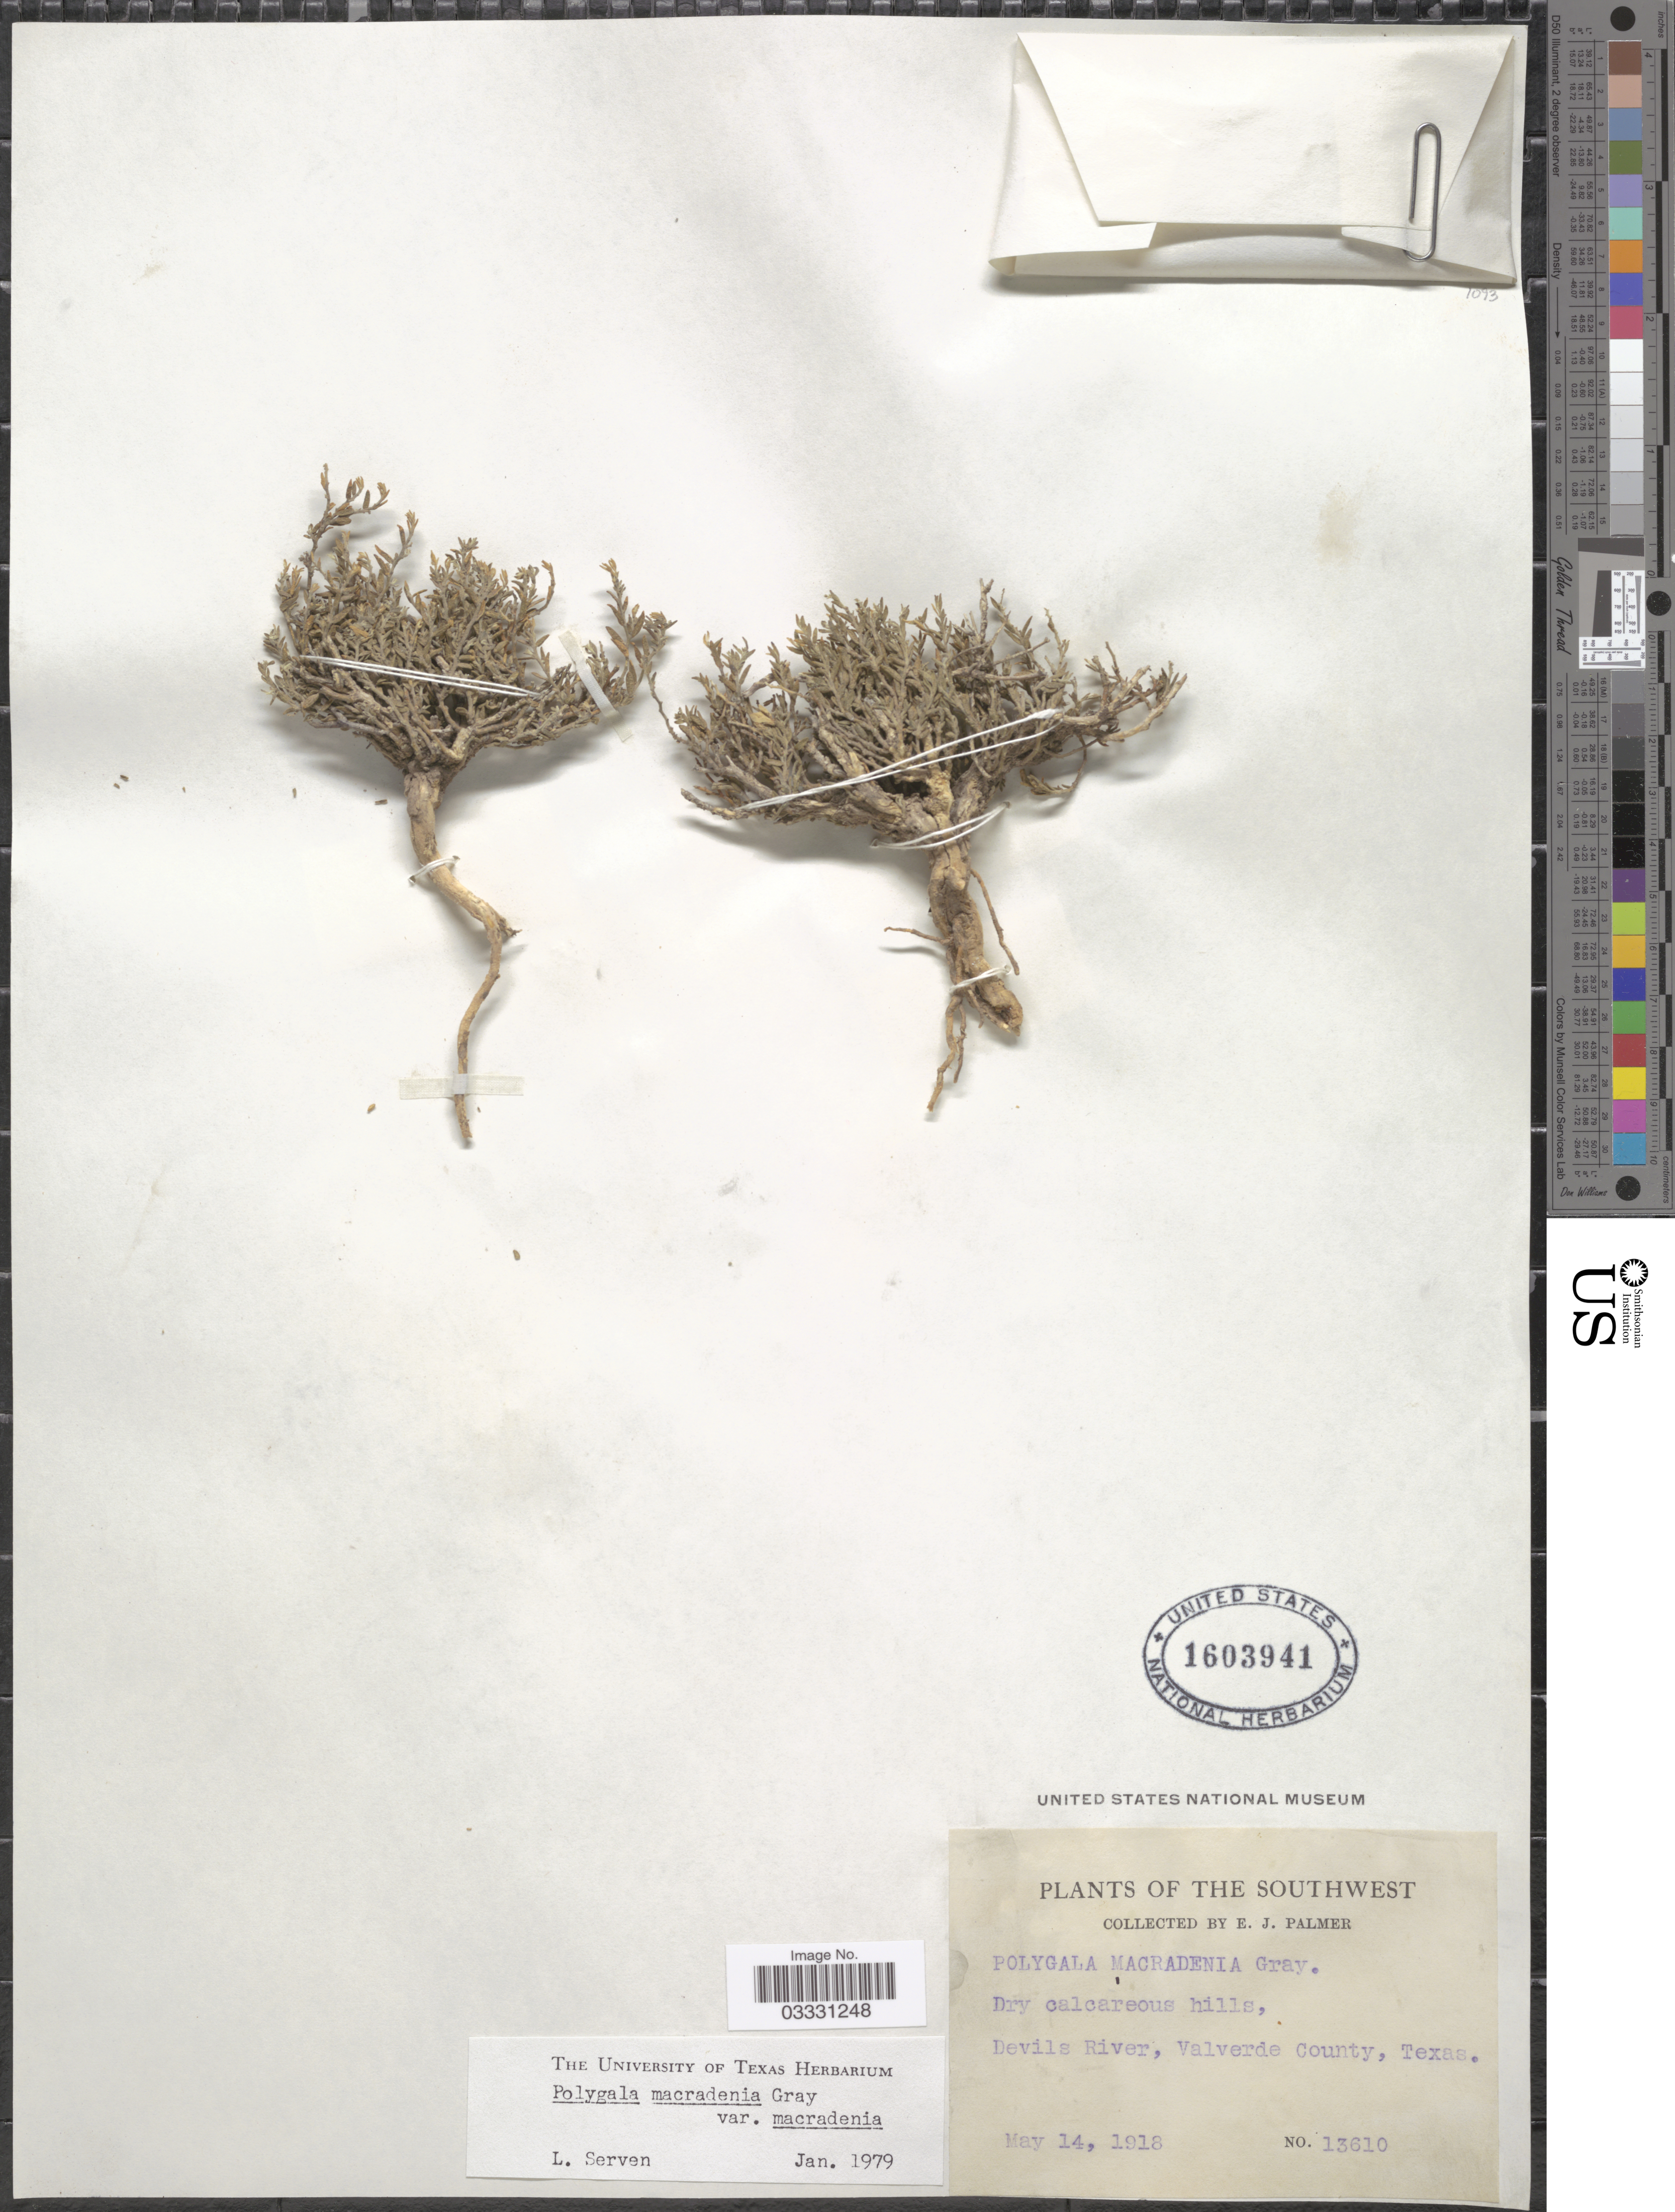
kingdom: Plantae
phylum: Tracheophyta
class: Magnoliopsida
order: Fabales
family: Polygalaceae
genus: Hebecarpa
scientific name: Hebecarpa macradenia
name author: (A. Gray) J.R. Abbott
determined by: Strong, Mark T., (BOT), Smithsonian Institution - National Museum of Natural History (UNITED STATES)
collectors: E. J. Palmer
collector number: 13610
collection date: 1918-05-14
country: United States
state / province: Texas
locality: The Southwest. Devils River, Valverde County.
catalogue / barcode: US 1603941